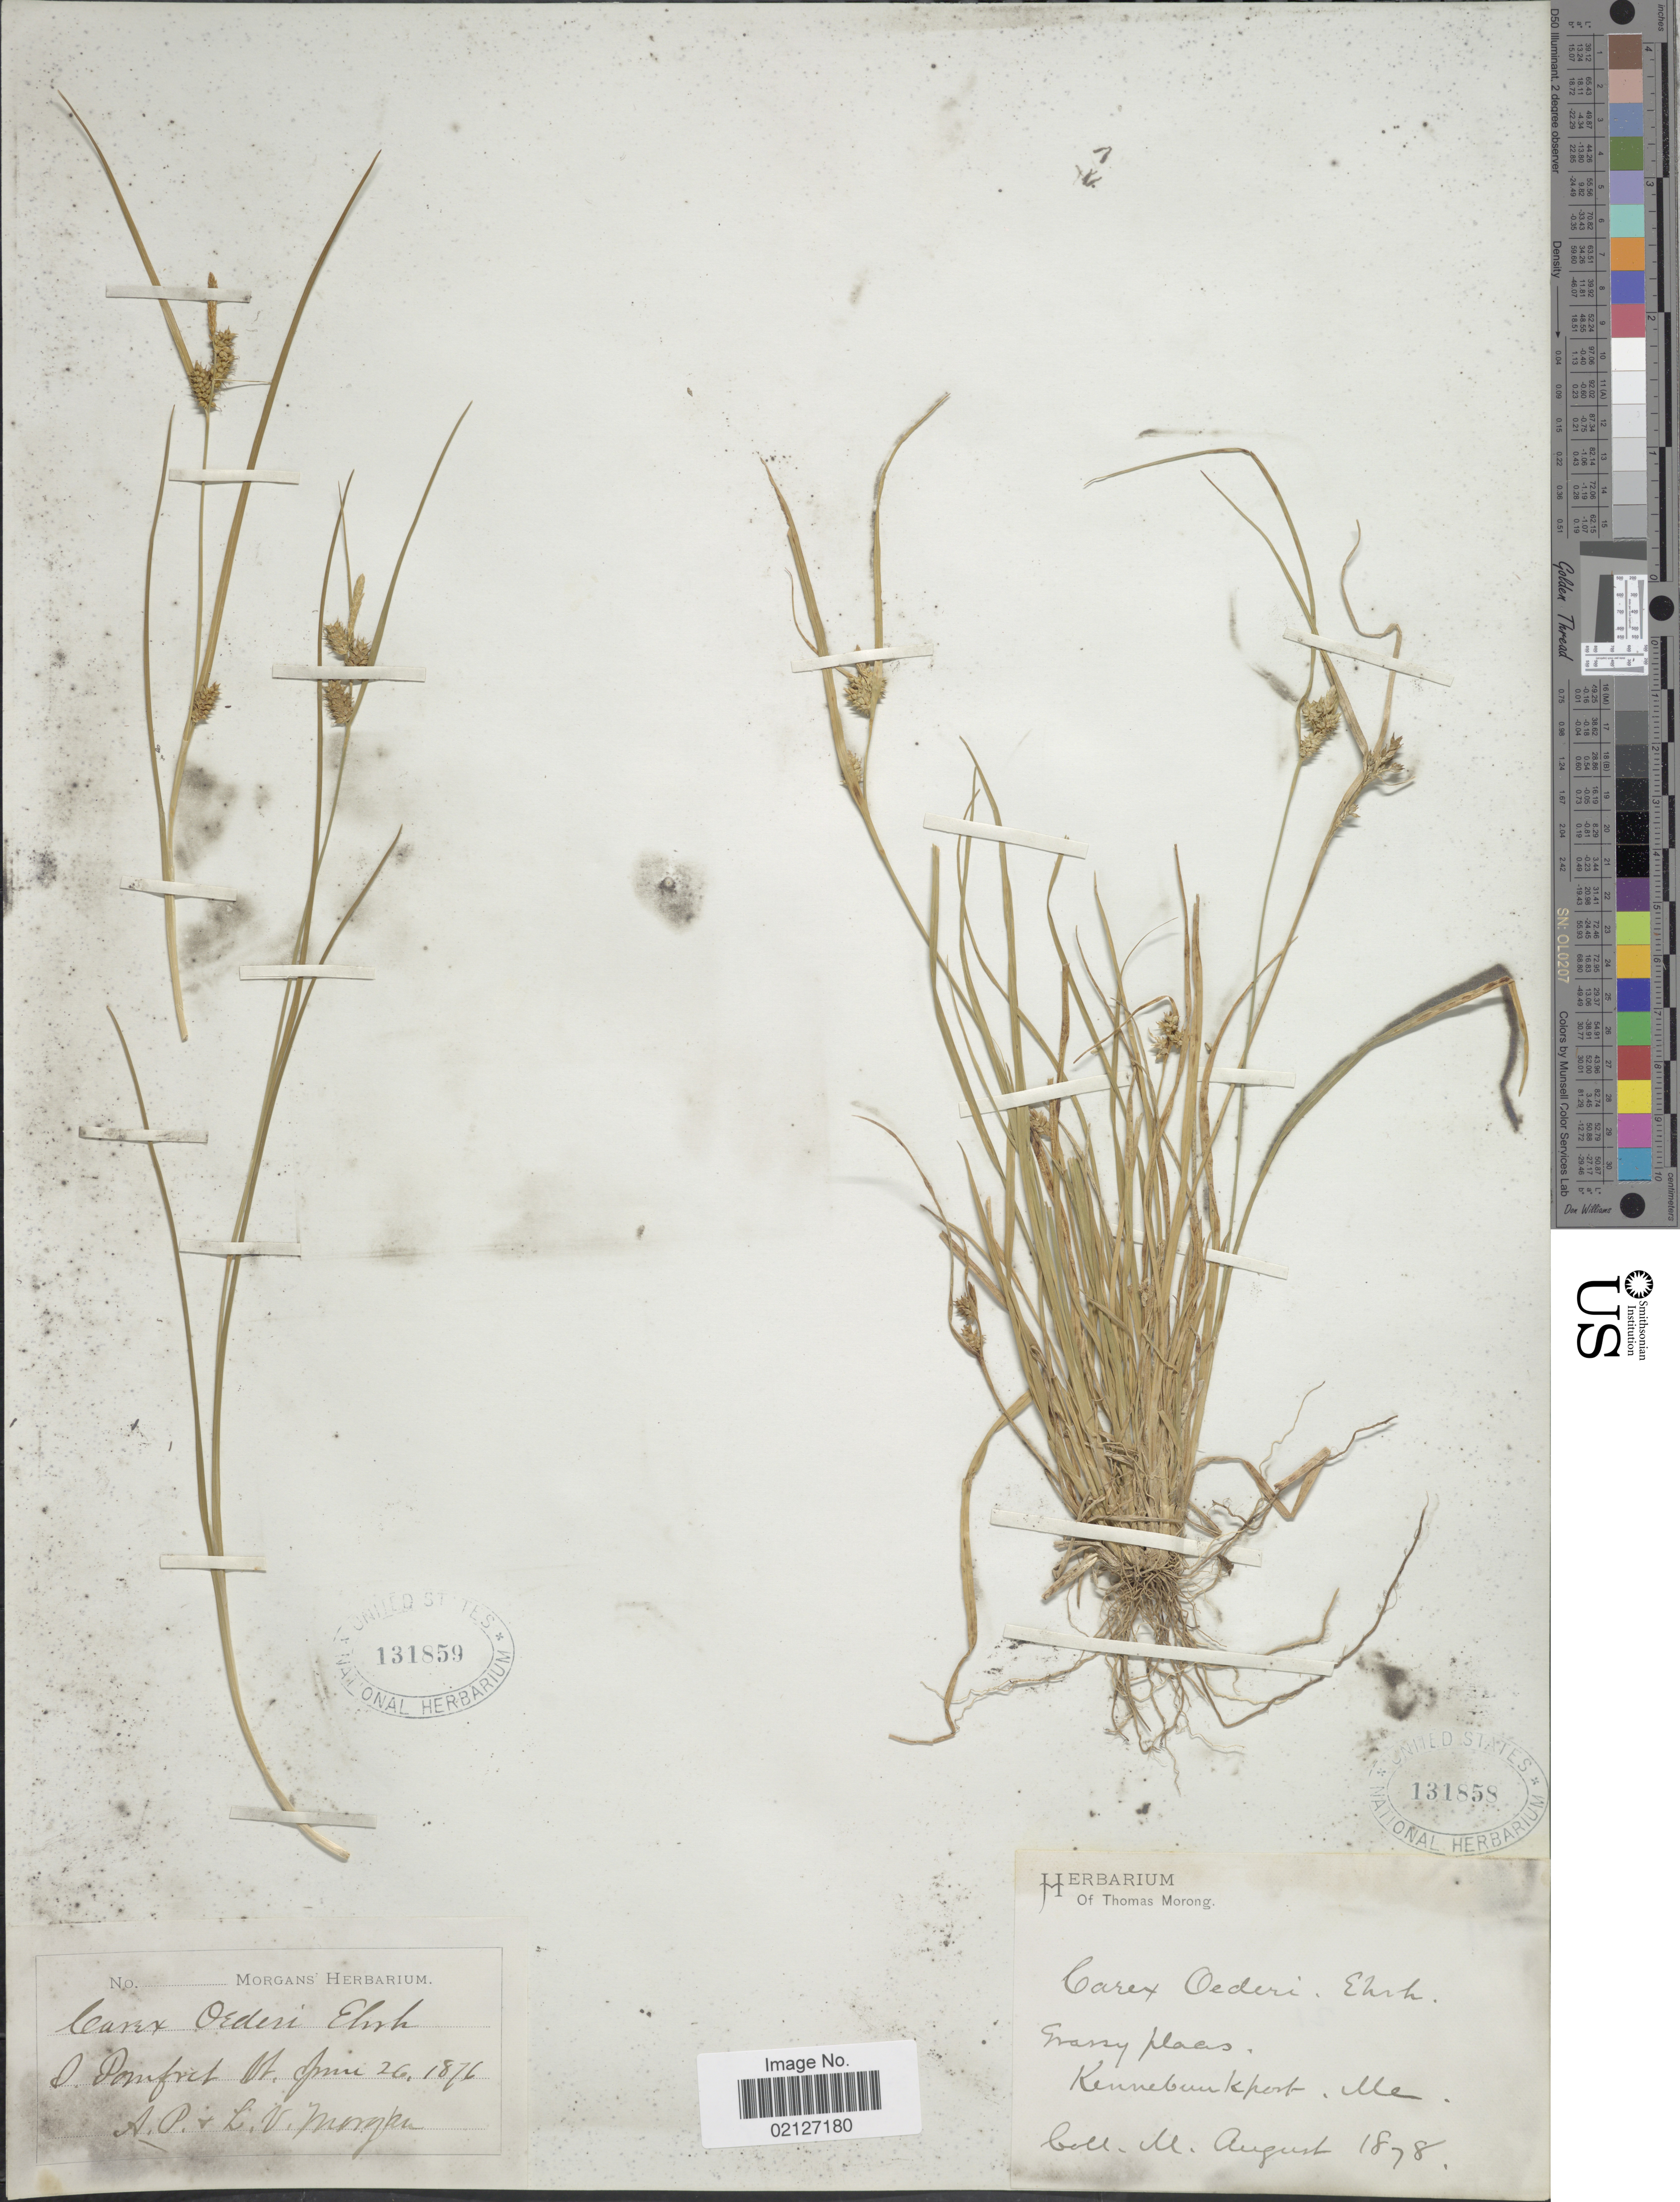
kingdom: Plantae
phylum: Tracheophyta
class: Liliopsida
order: Poales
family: Cyperaceae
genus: Carex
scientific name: Carex oederi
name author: Retz.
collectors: A. Morgan & L. Morgan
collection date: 1876-06-26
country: United States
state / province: Vermont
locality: I. Pomfret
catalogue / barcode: US 131859-2